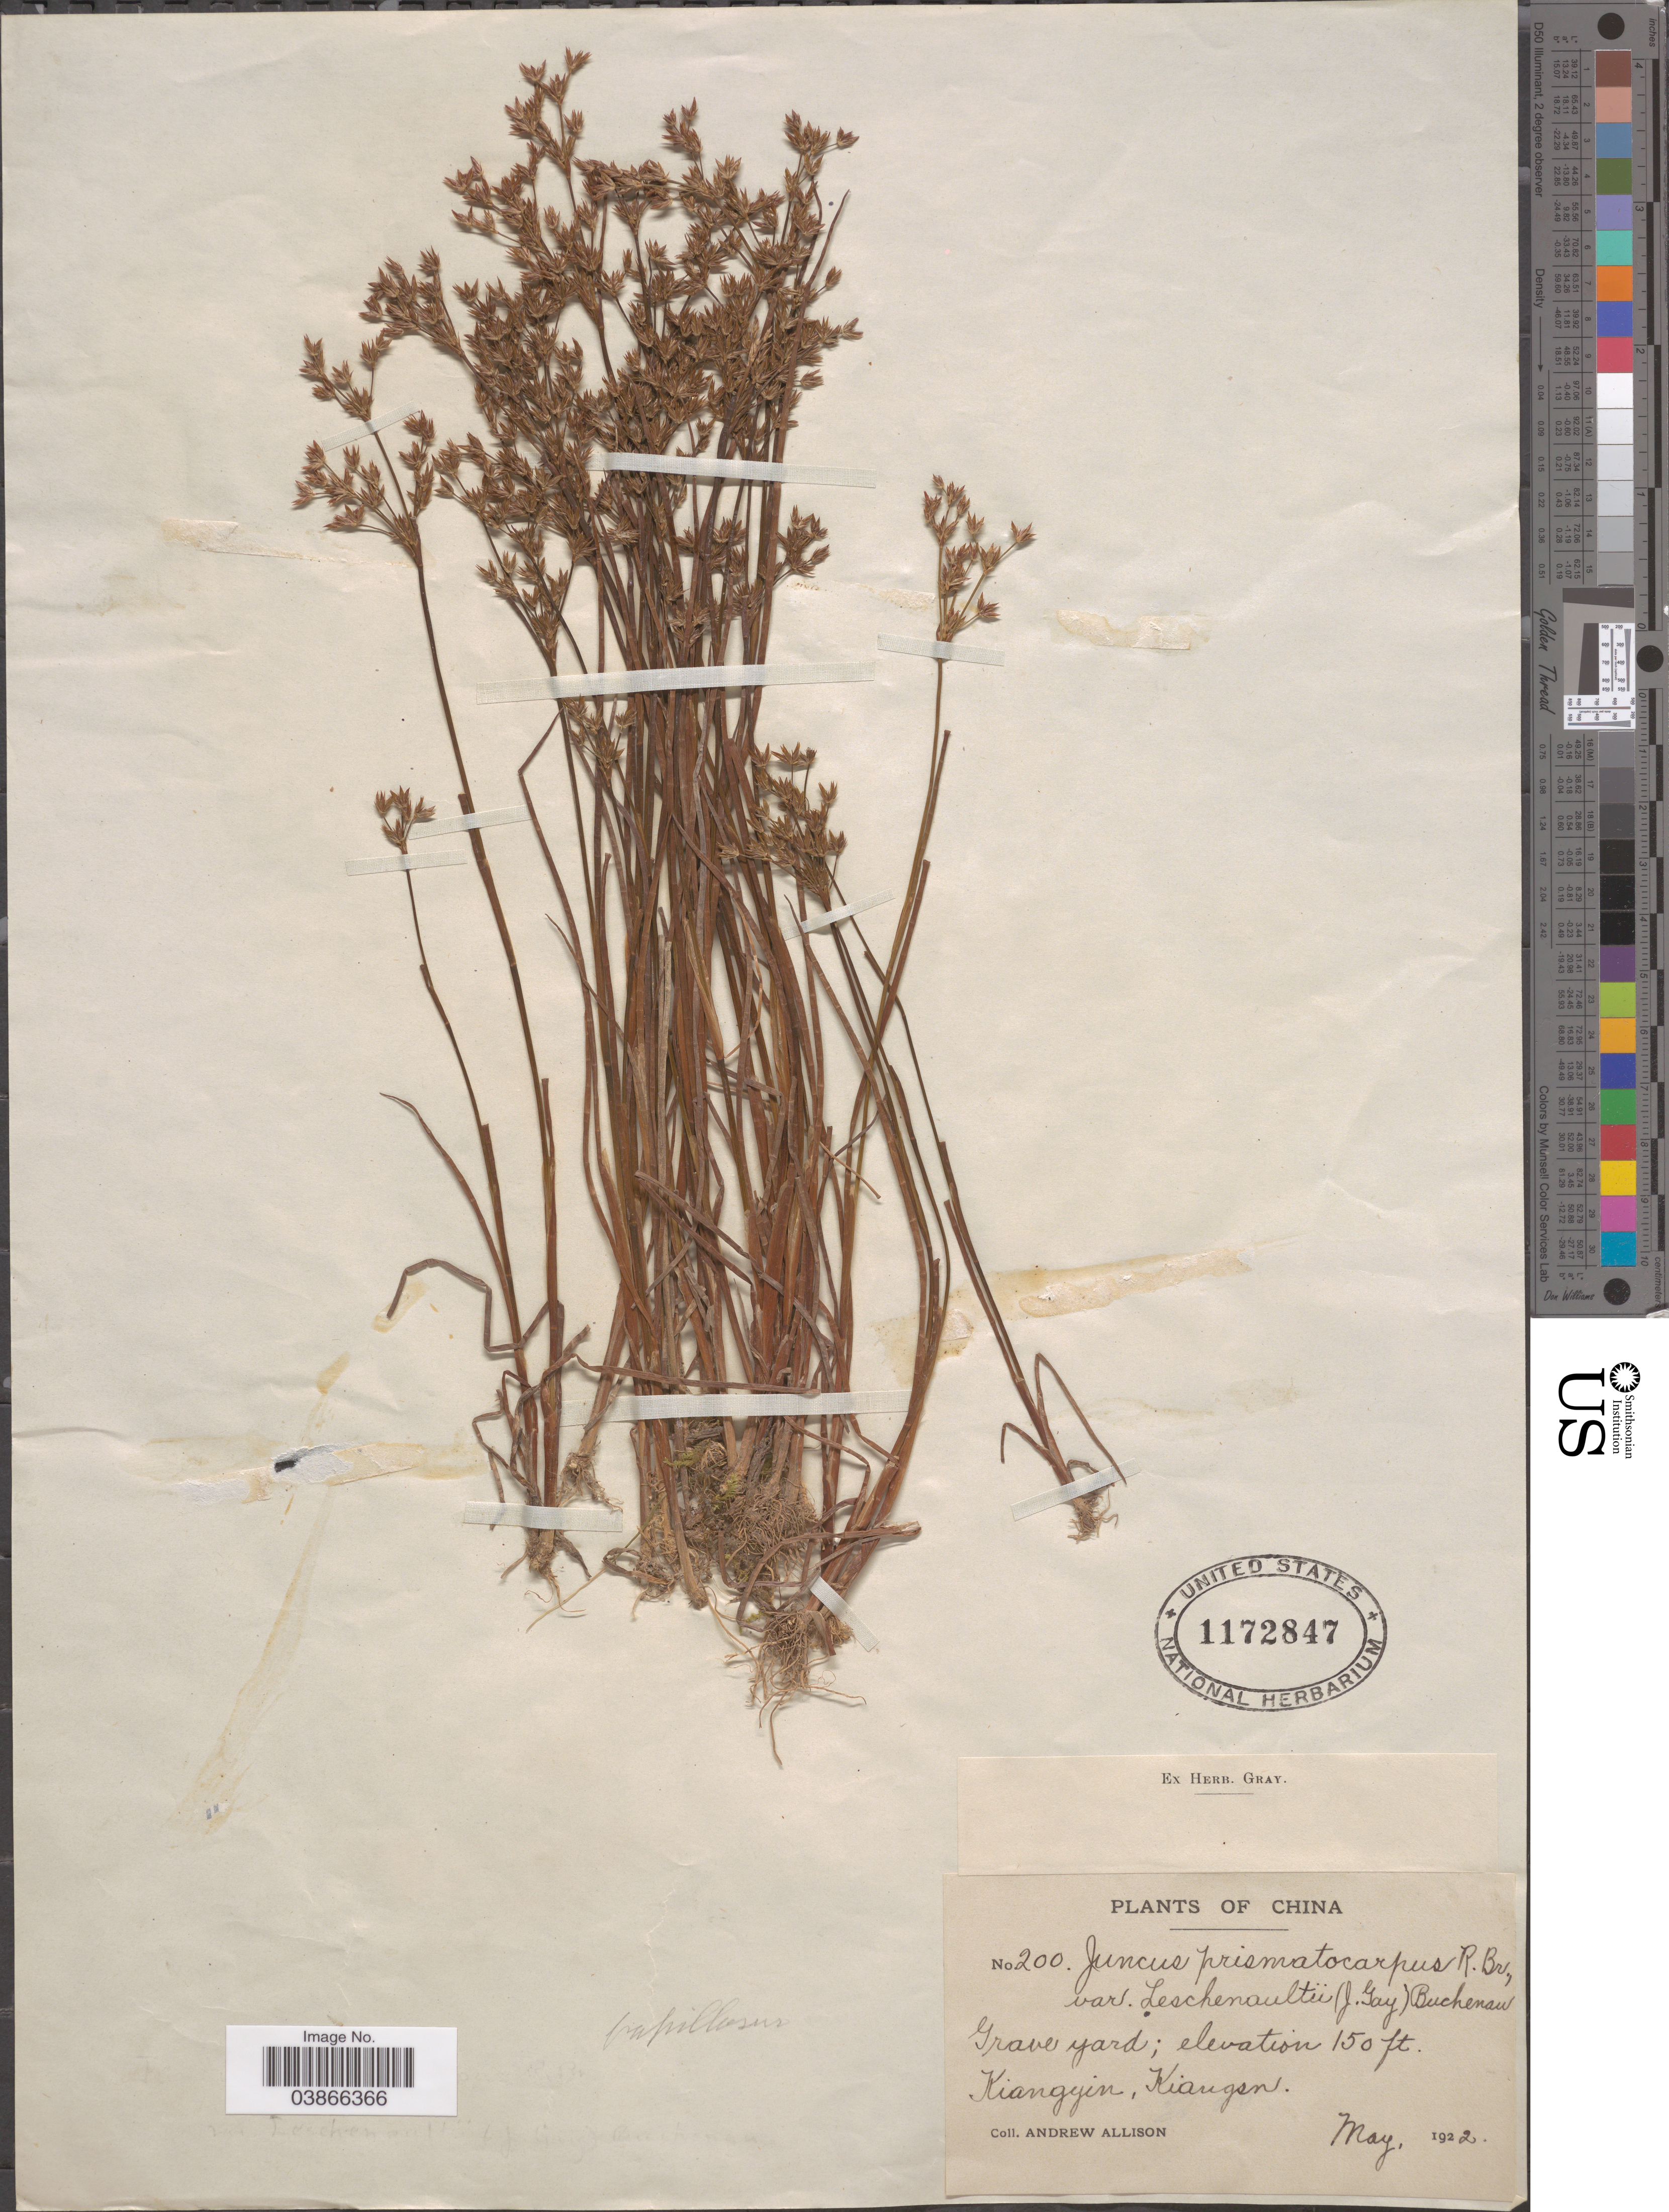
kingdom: Plantae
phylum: Tracheophyta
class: Liliopsida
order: Poales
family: Juncaceae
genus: Juncus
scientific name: Juncus papillosus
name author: Franch. & Sav.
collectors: A. Allison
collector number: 200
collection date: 1922-05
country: China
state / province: Jiangsu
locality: Grave yard. Kiangyin, Kiangsu.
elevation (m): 46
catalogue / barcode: US 1172847